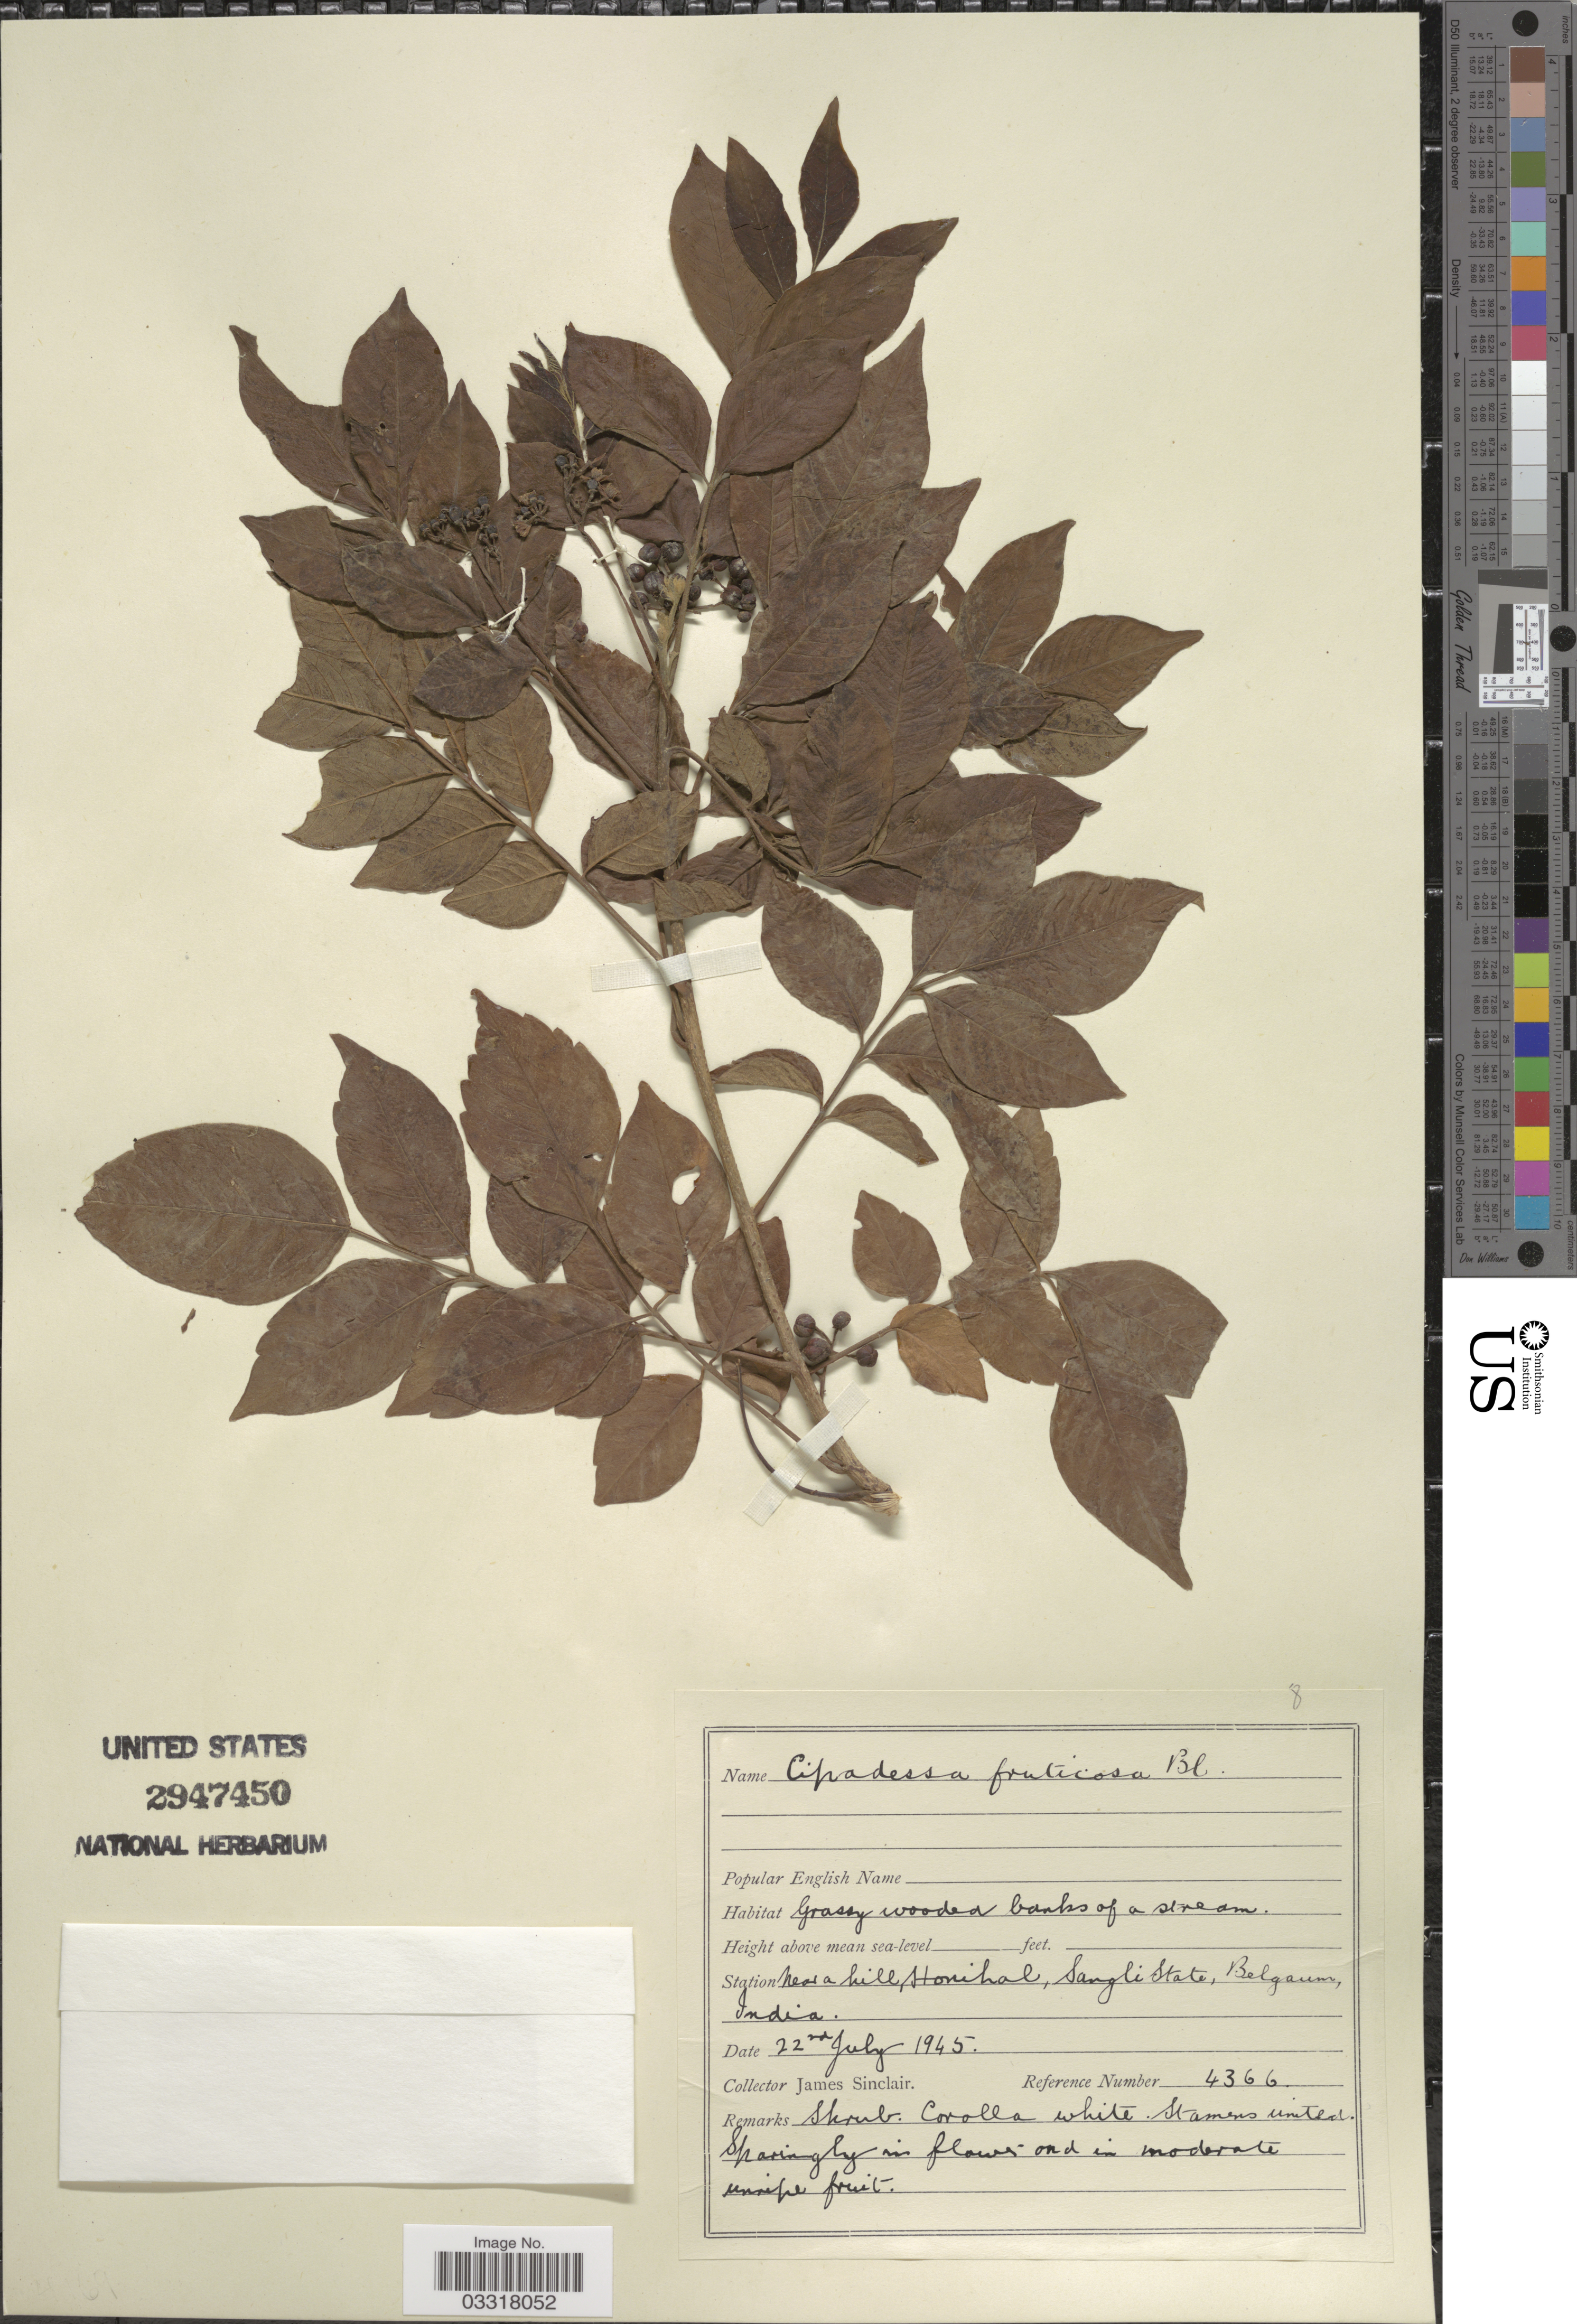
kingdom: Plantae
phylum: Tracheophyta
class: Magnoliopsida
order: Sapindales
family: Meliaceae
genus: Cipadessa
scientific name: Cipadessa baccifera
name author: Miq.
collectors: J. Sinclair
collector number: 4366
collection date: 1945-07-22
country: India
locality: Station Near a hill, Stonihal, Sangli State, Belgaum.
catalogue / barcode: US 2947450